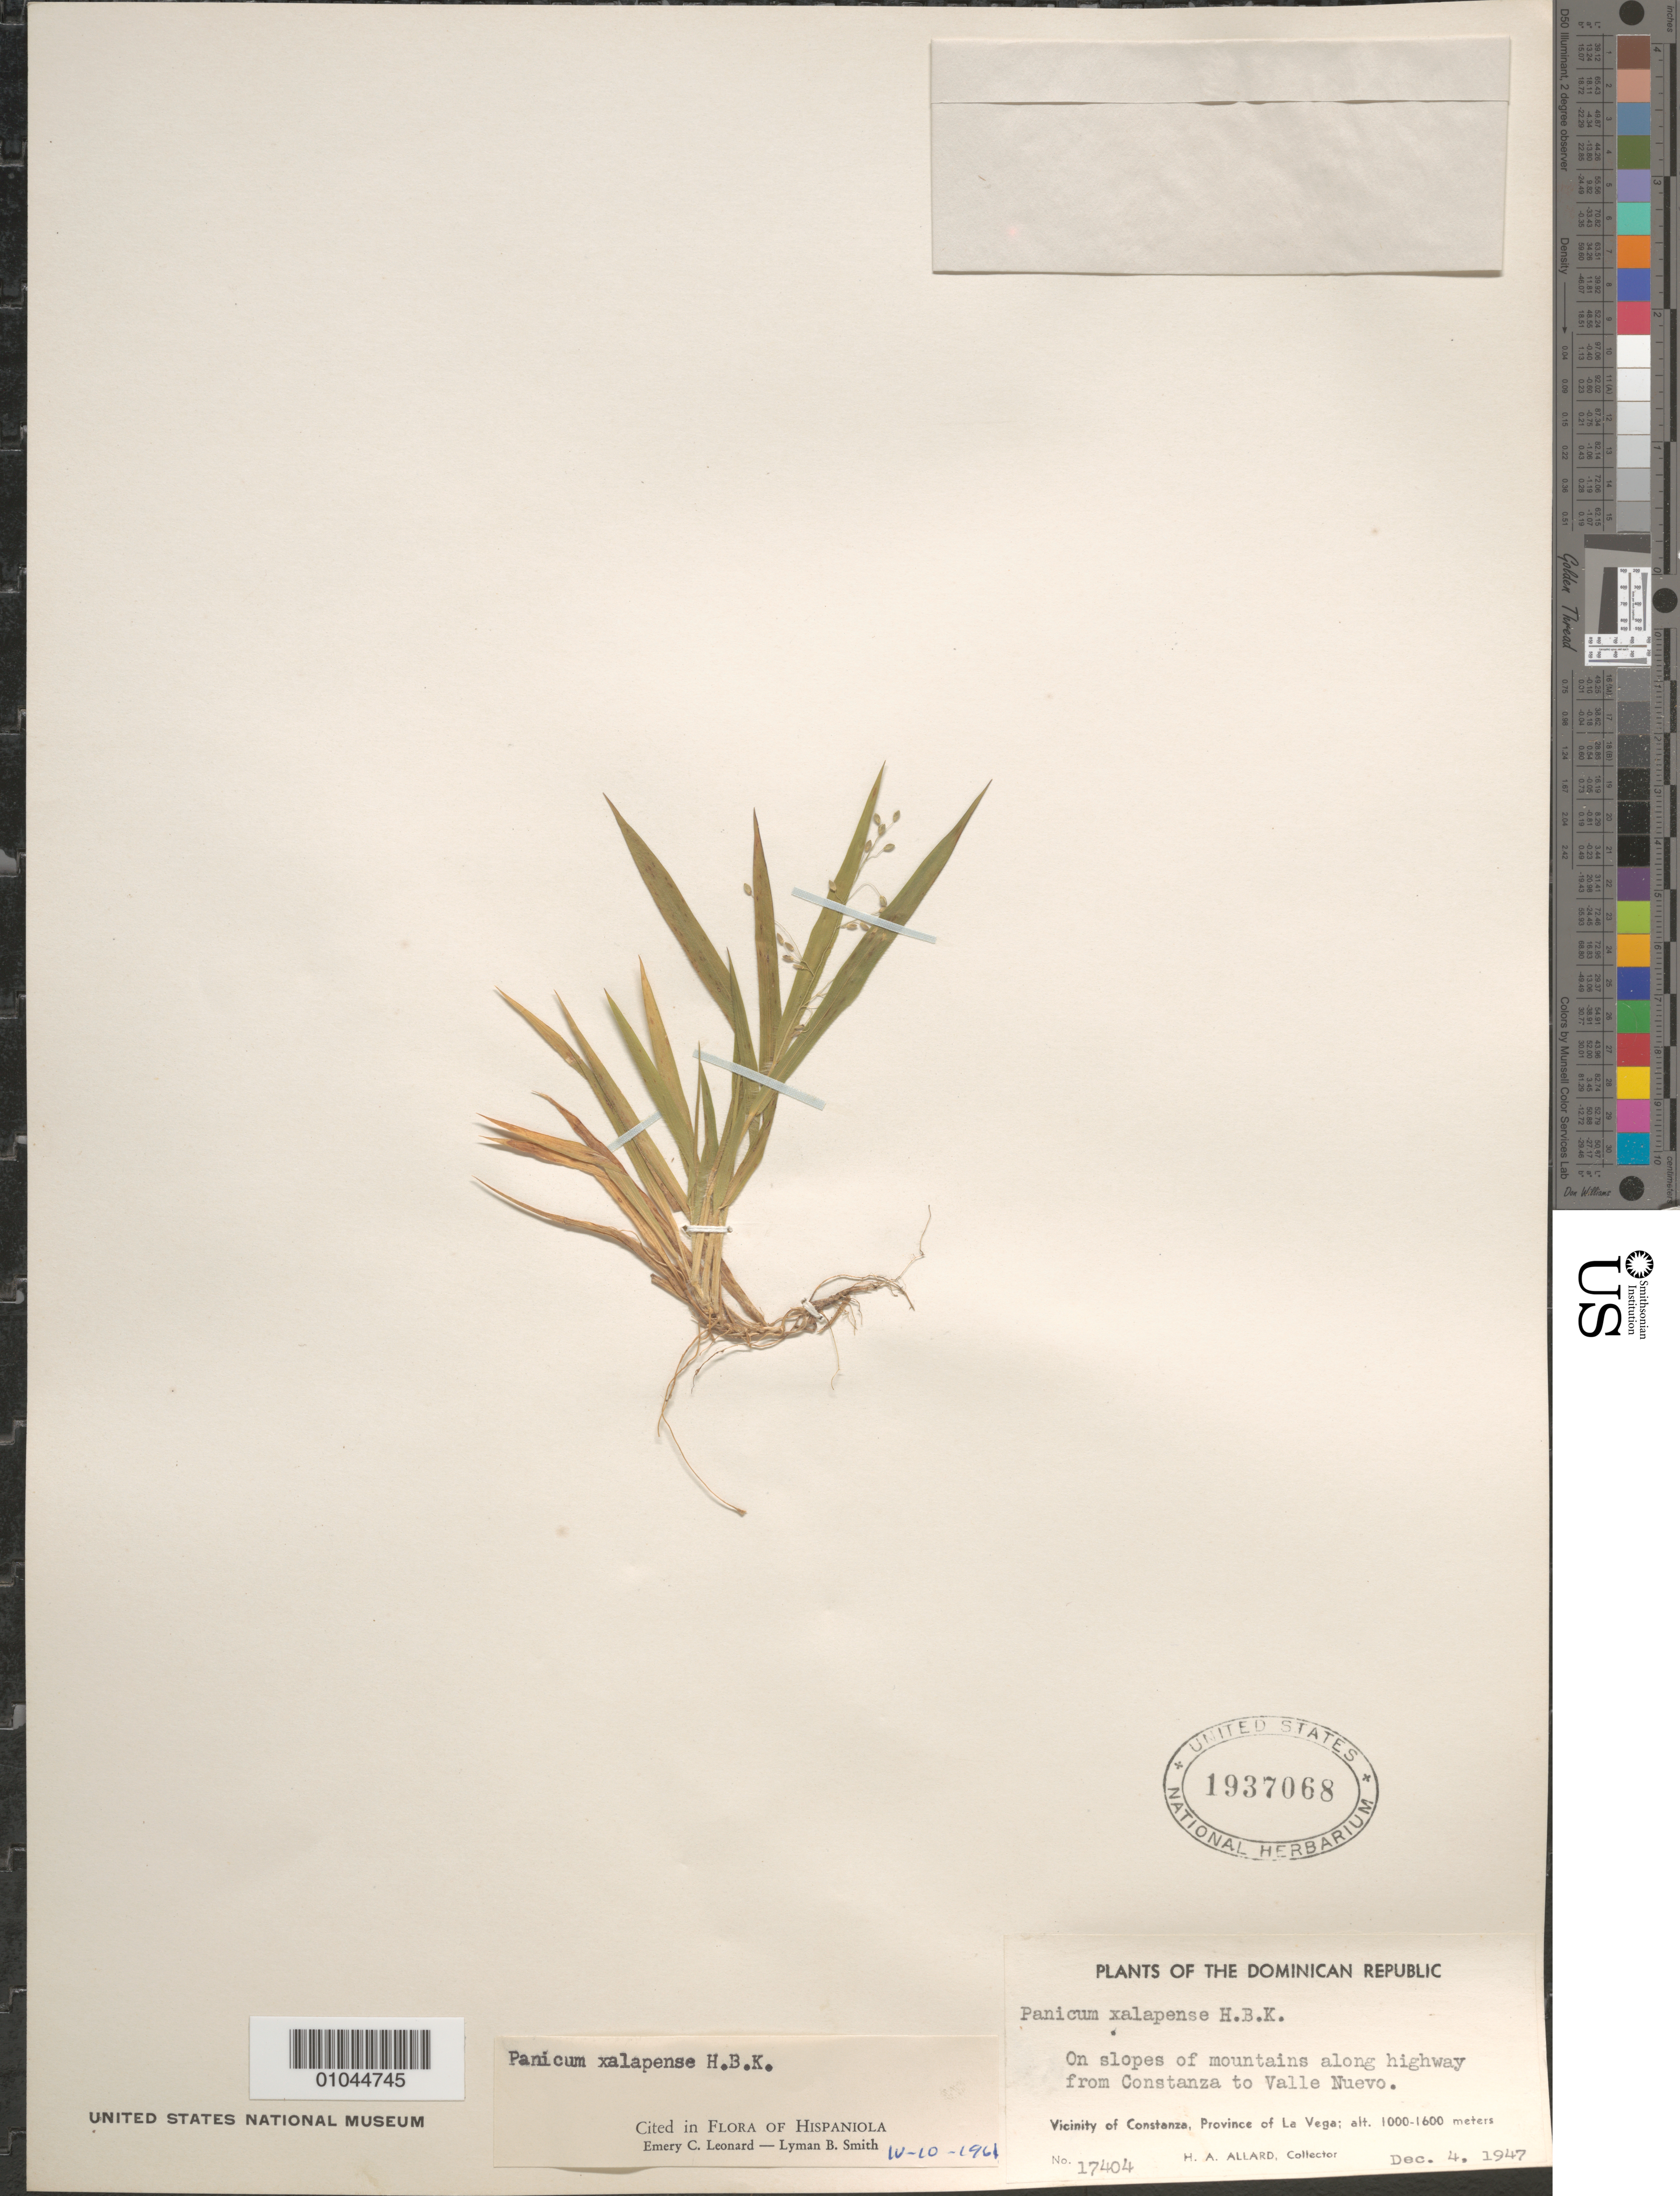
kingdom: Plantae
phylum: Tracheophyta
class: Liliopsida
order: Poales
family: Poaceae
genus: Panicum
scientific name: Panicum xalapense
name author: Kunth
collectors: H. A. Allard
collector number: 17404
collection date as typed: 04 Dec 1947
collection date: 1947-12-04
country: Dominican Republic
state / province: La Vega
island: Hispaniola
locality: Vicinity of Constanza, on road from Constanza to Valle Nuevo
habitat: on slopes of mountains along highway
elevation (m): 1000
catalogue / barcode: US 1937068